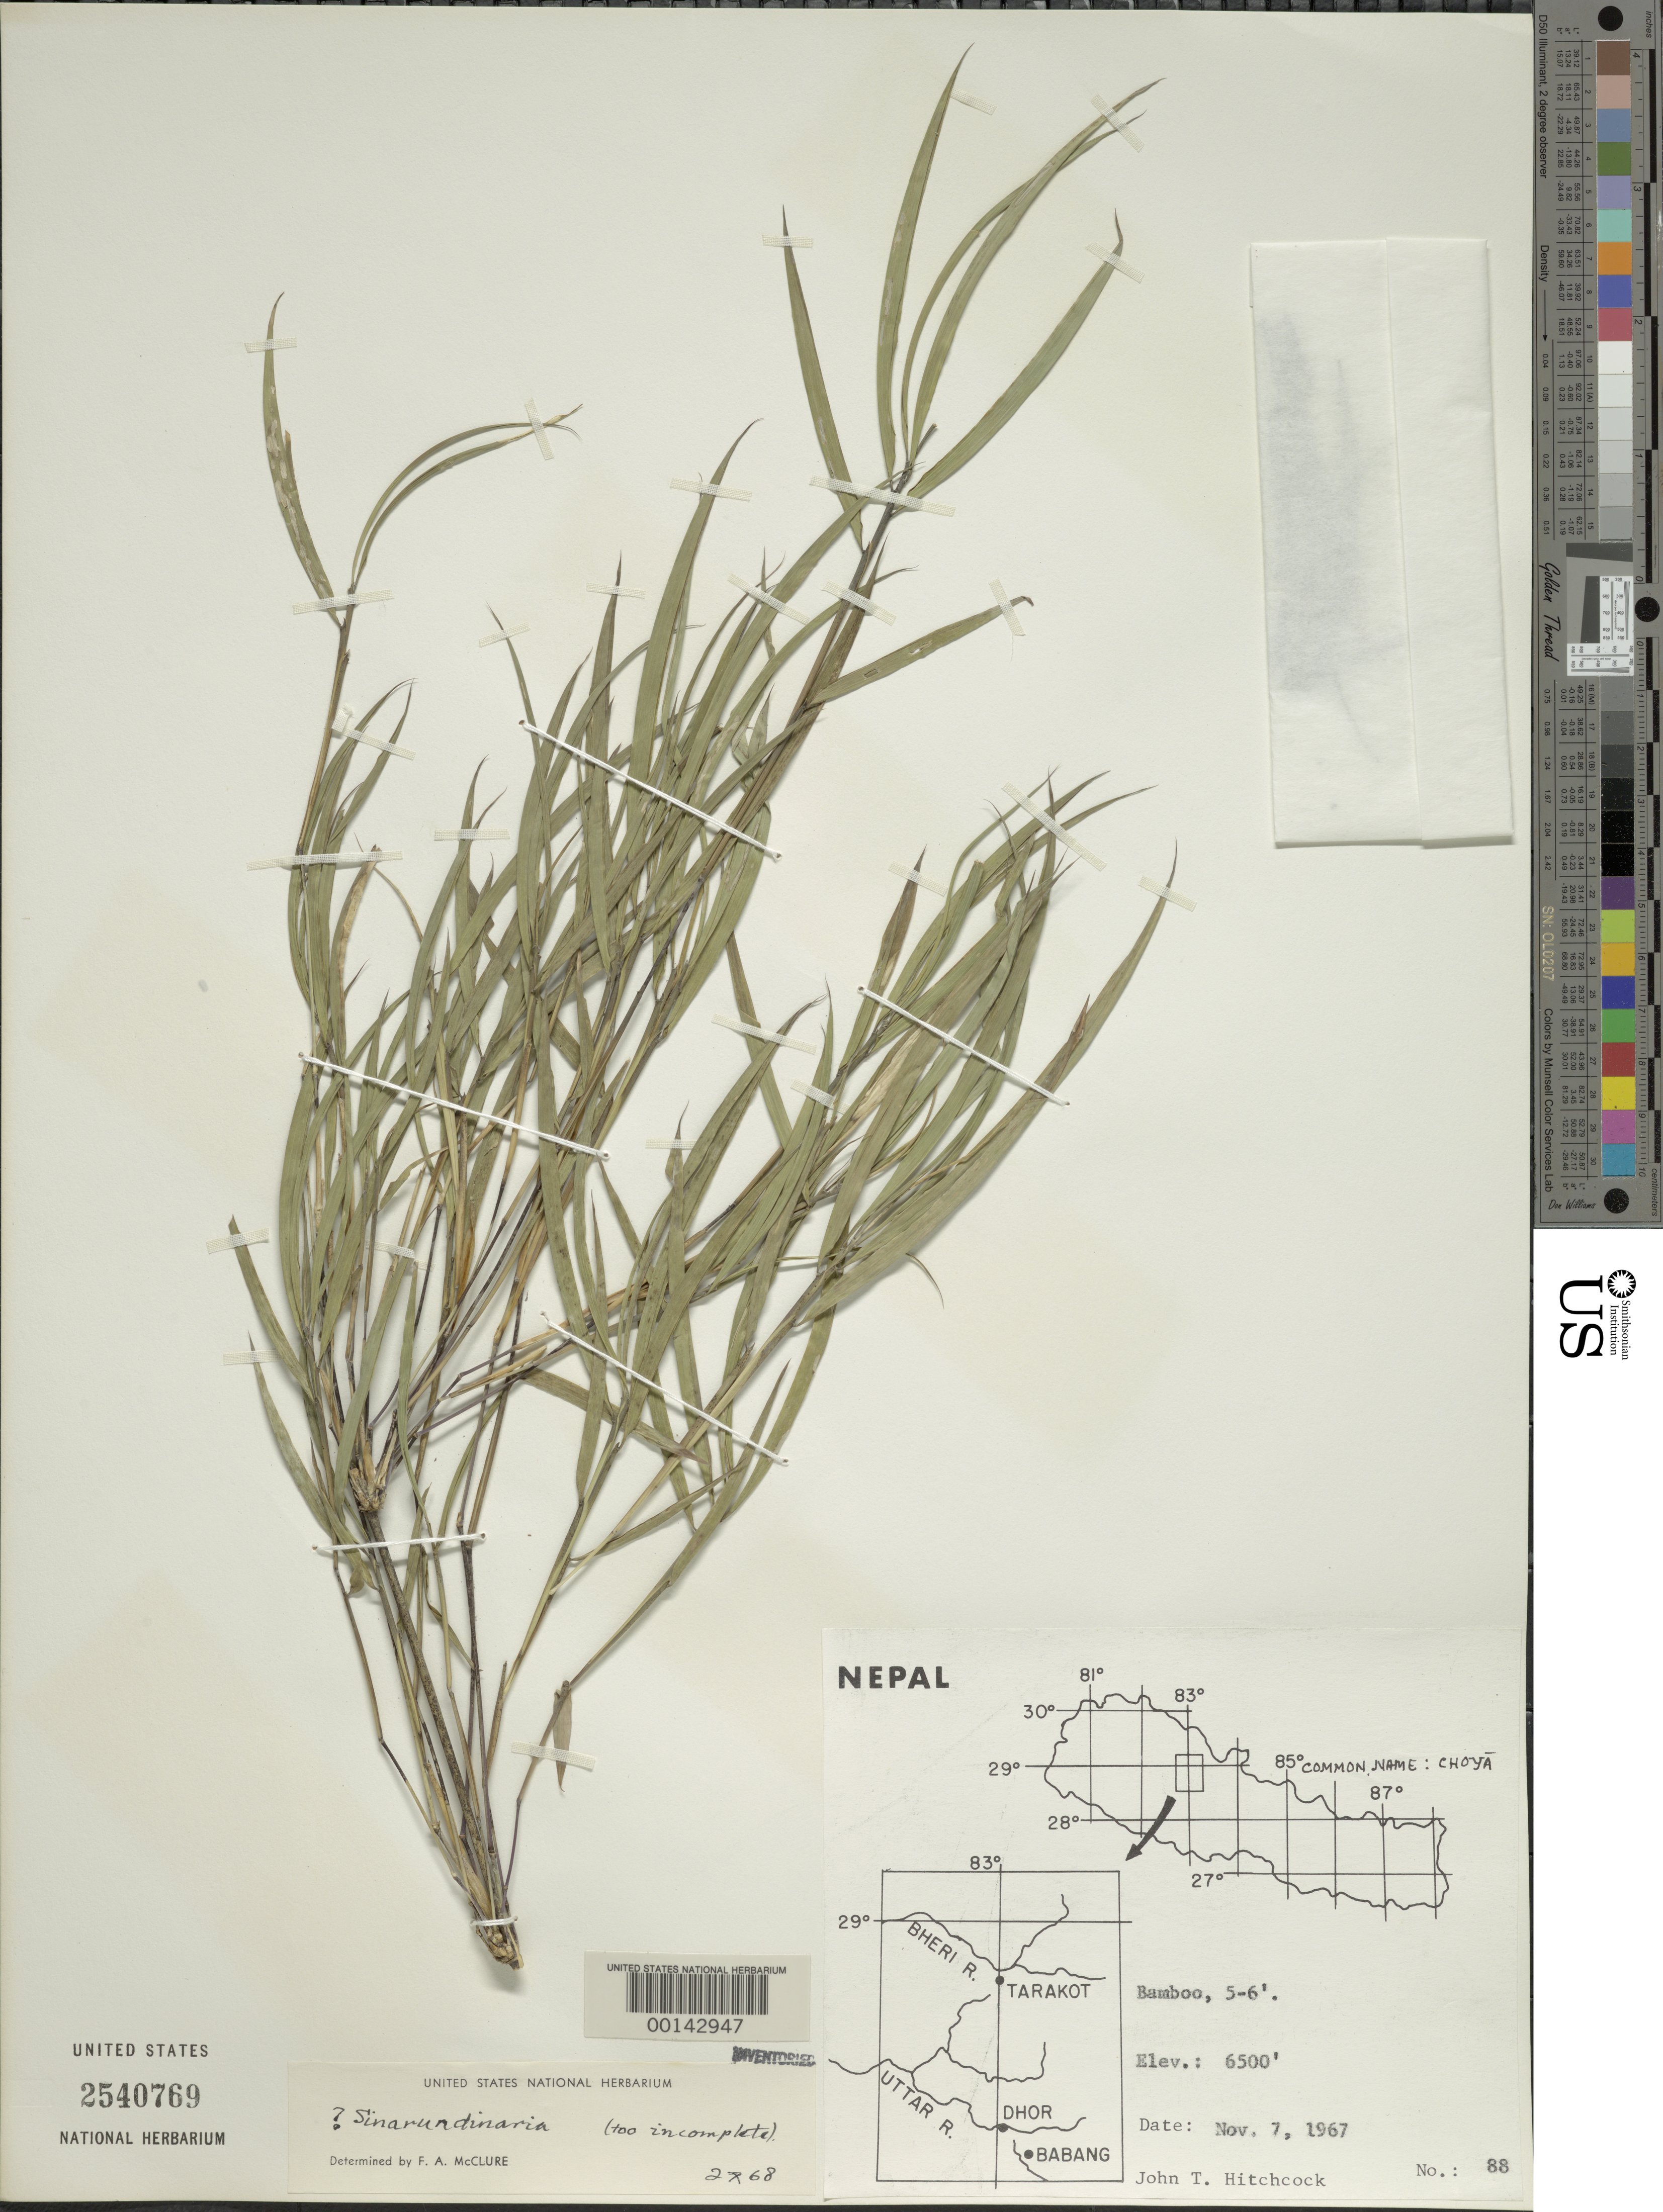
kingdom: Plantae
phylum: Tracheophyta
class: Liliopsida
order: Poales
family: Poaceae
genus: Sinarundinaria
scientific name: Sinarundinaria sp.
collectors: J. T. Hitchcock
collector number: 88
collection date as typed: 07 Nov 1967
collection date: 1967-11-07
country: Nepal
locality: Tarakot, dhor, babang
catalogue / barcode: US 2540769